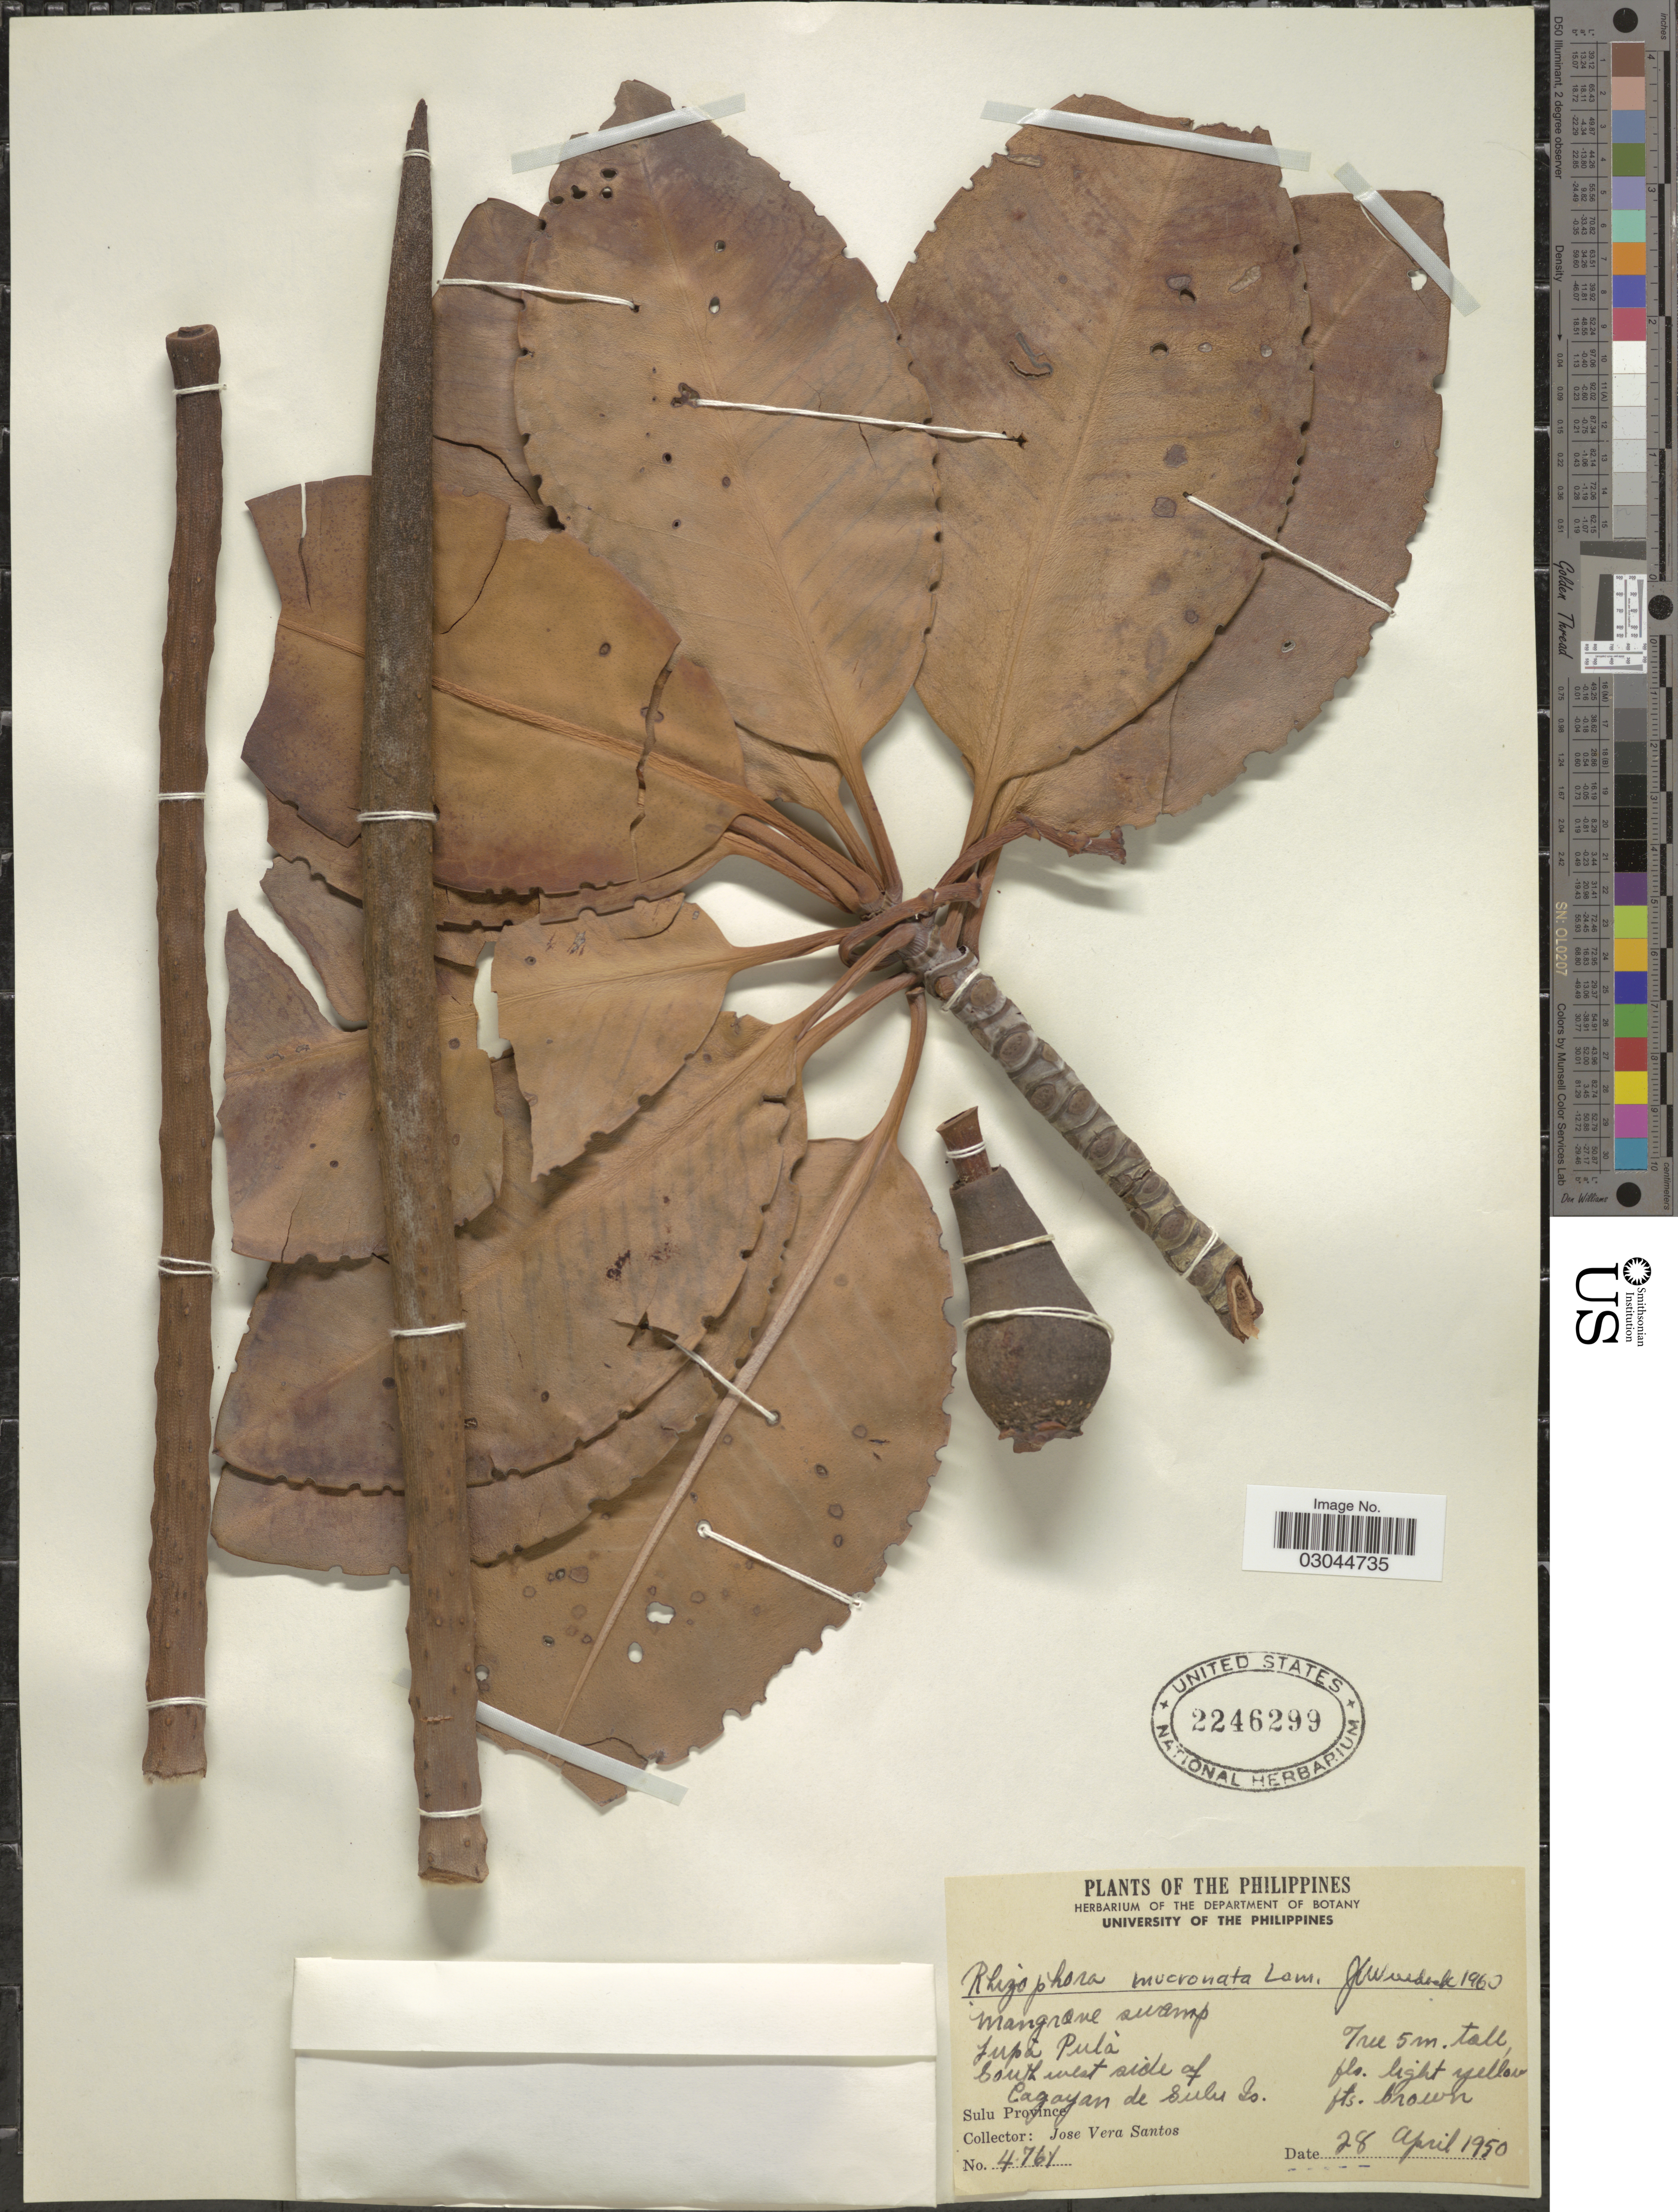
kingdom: Plantae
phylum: Tracheophyta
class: Magnoliopsida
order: Malpighiales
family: Rhizophoraceae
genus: Rhizophora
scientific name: Rhizophora mucronata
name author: Lam.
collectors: J. Santos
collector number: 4761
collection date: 1950-04-28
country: Philippines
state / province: Muslim Mindanao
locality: Mangrove swamp. Lupá Pulá, South west side of Cagayan de Sulu Is. Sulu Province.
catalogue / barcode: US 2246299